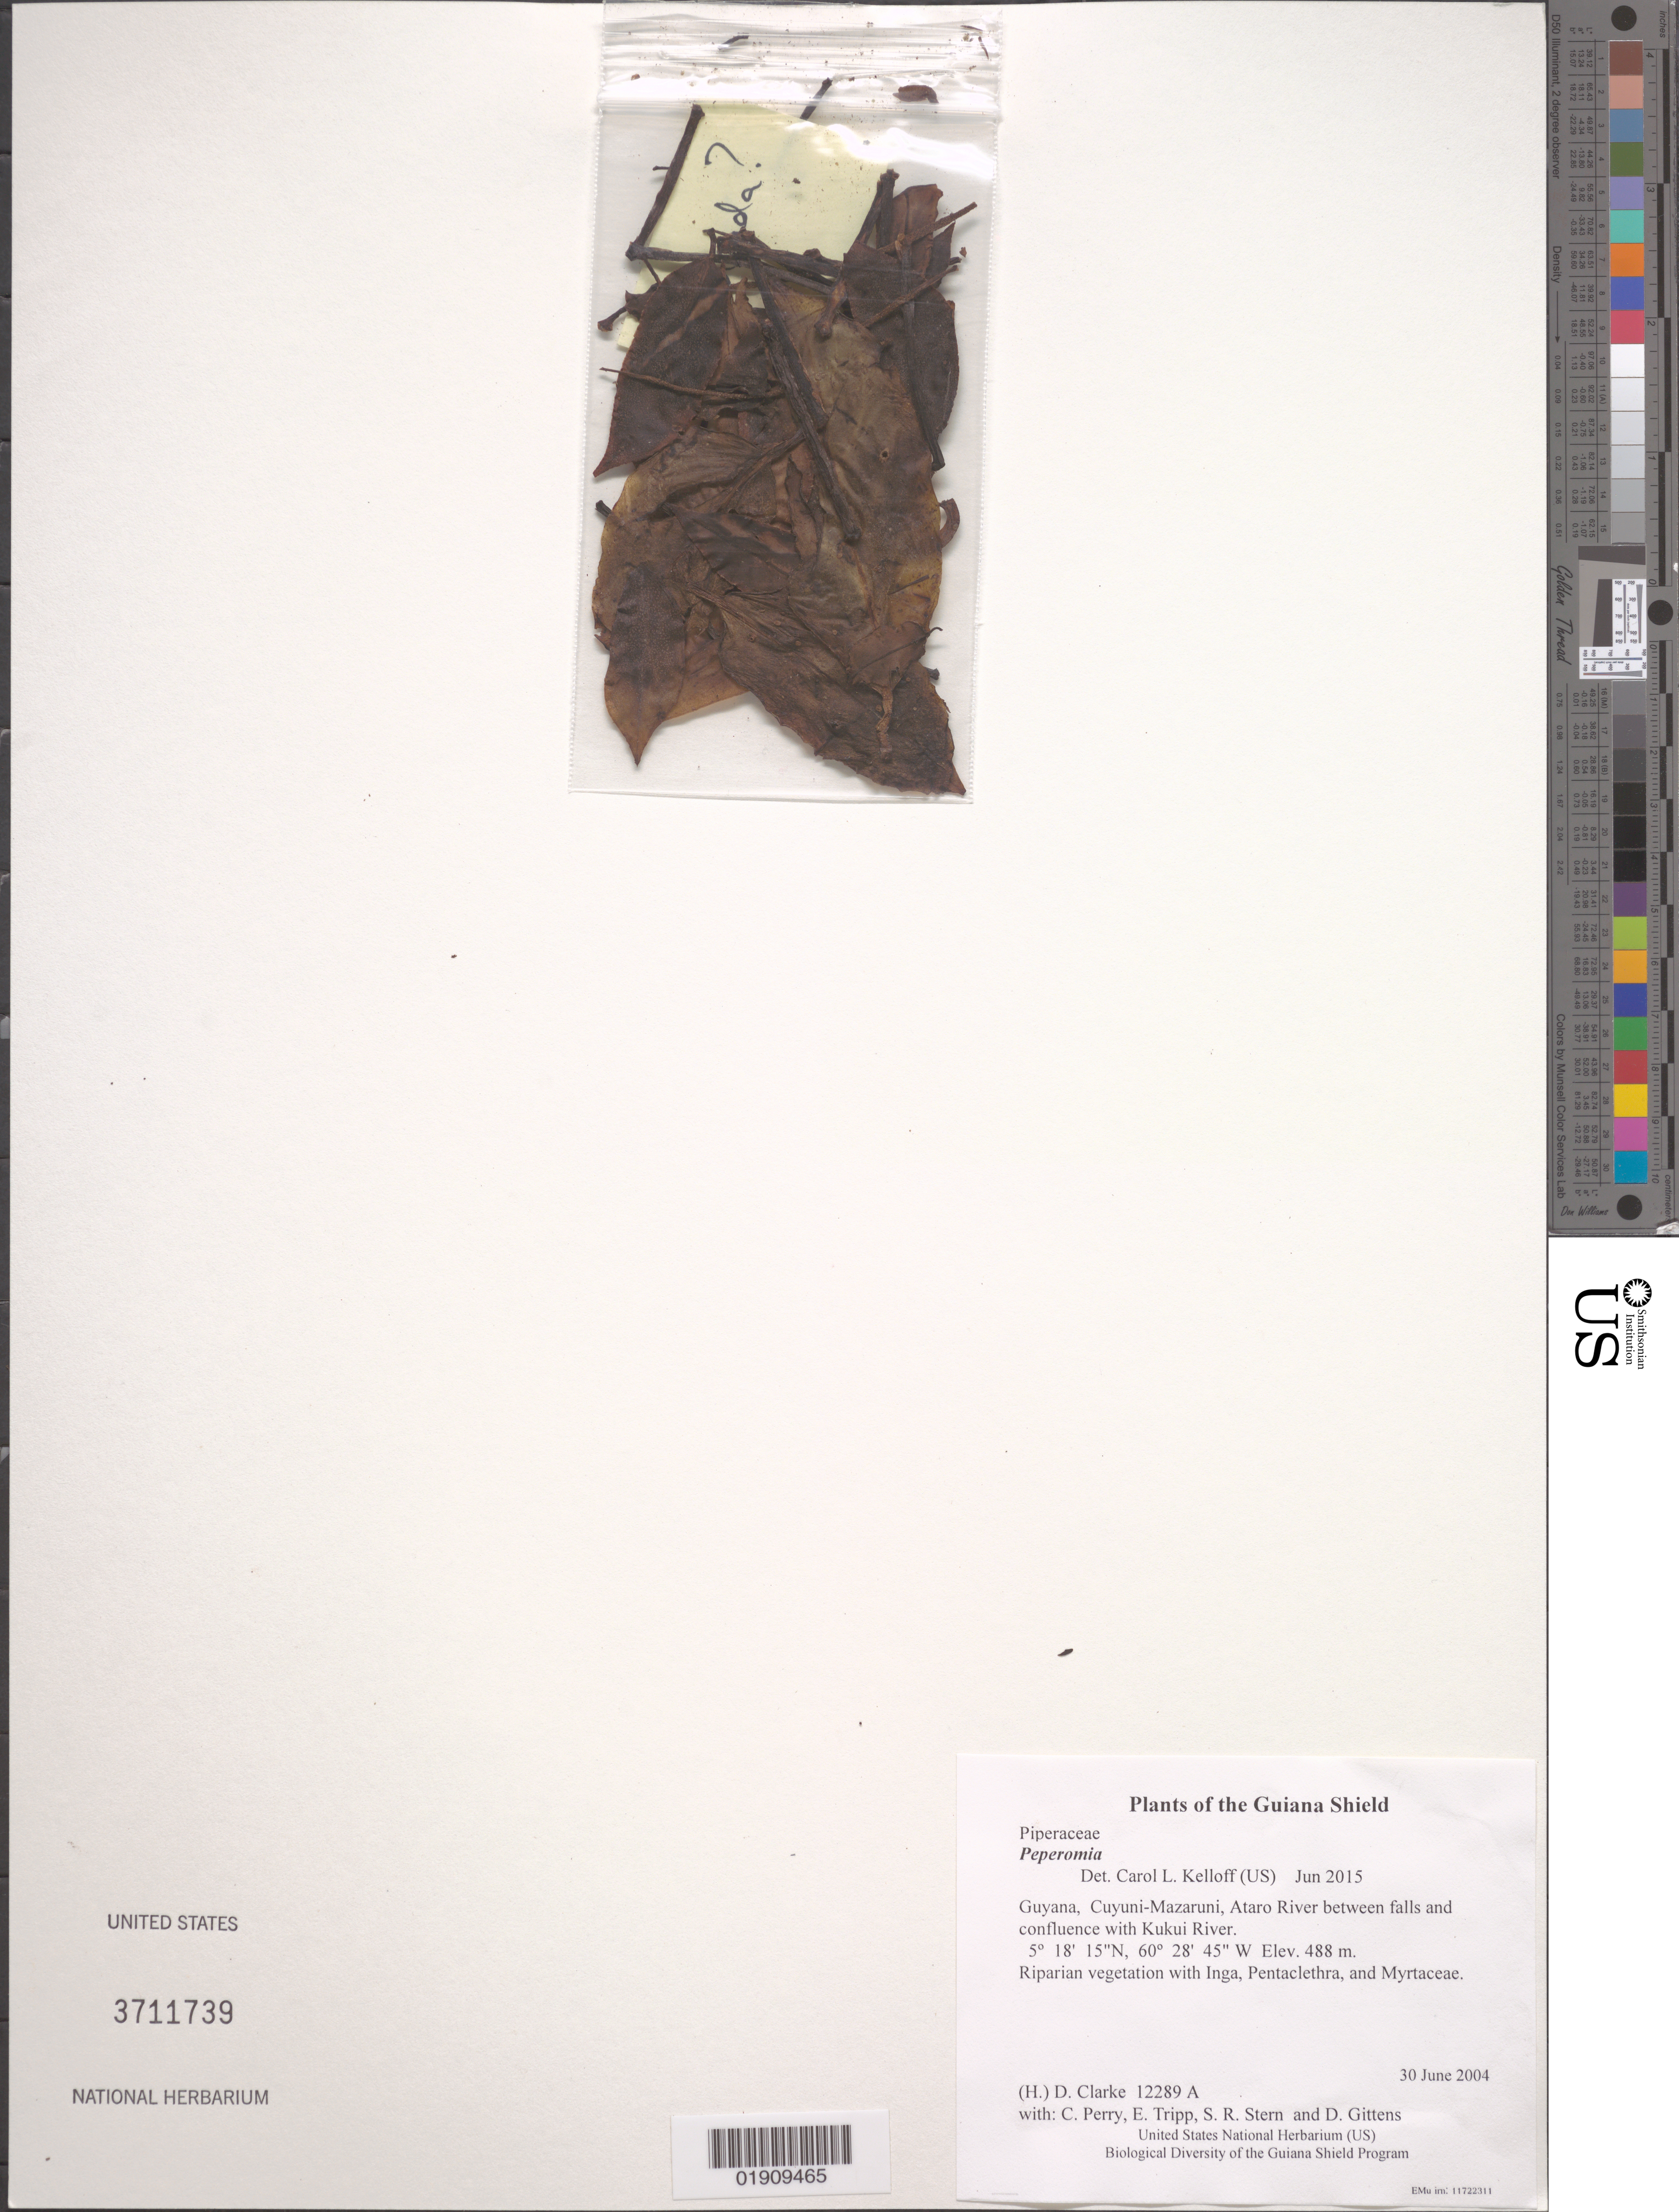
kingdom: Plantae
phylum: Tracheophyta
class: Magnoliopsida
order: Piperales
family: Piperaceae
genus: Peperomia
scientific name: Peperomia macrostachya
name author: (Vahl) A. Dietr.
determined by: Jiménez, José Estaban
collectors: H. D. Clarke, C. Perry, E. Tripp, S. R. Stern & D. Gittens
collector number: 12289 A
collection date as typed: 30 June 2004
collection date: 2004-06-30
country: Guyana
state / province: Cuyuni-Mazaruni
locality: Ataro River between falls and confluence with Kukui River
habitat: Riparian vegetation with Inga, Pentaclethra, and Myrtaceae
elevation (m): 488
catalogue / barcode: US 3711739